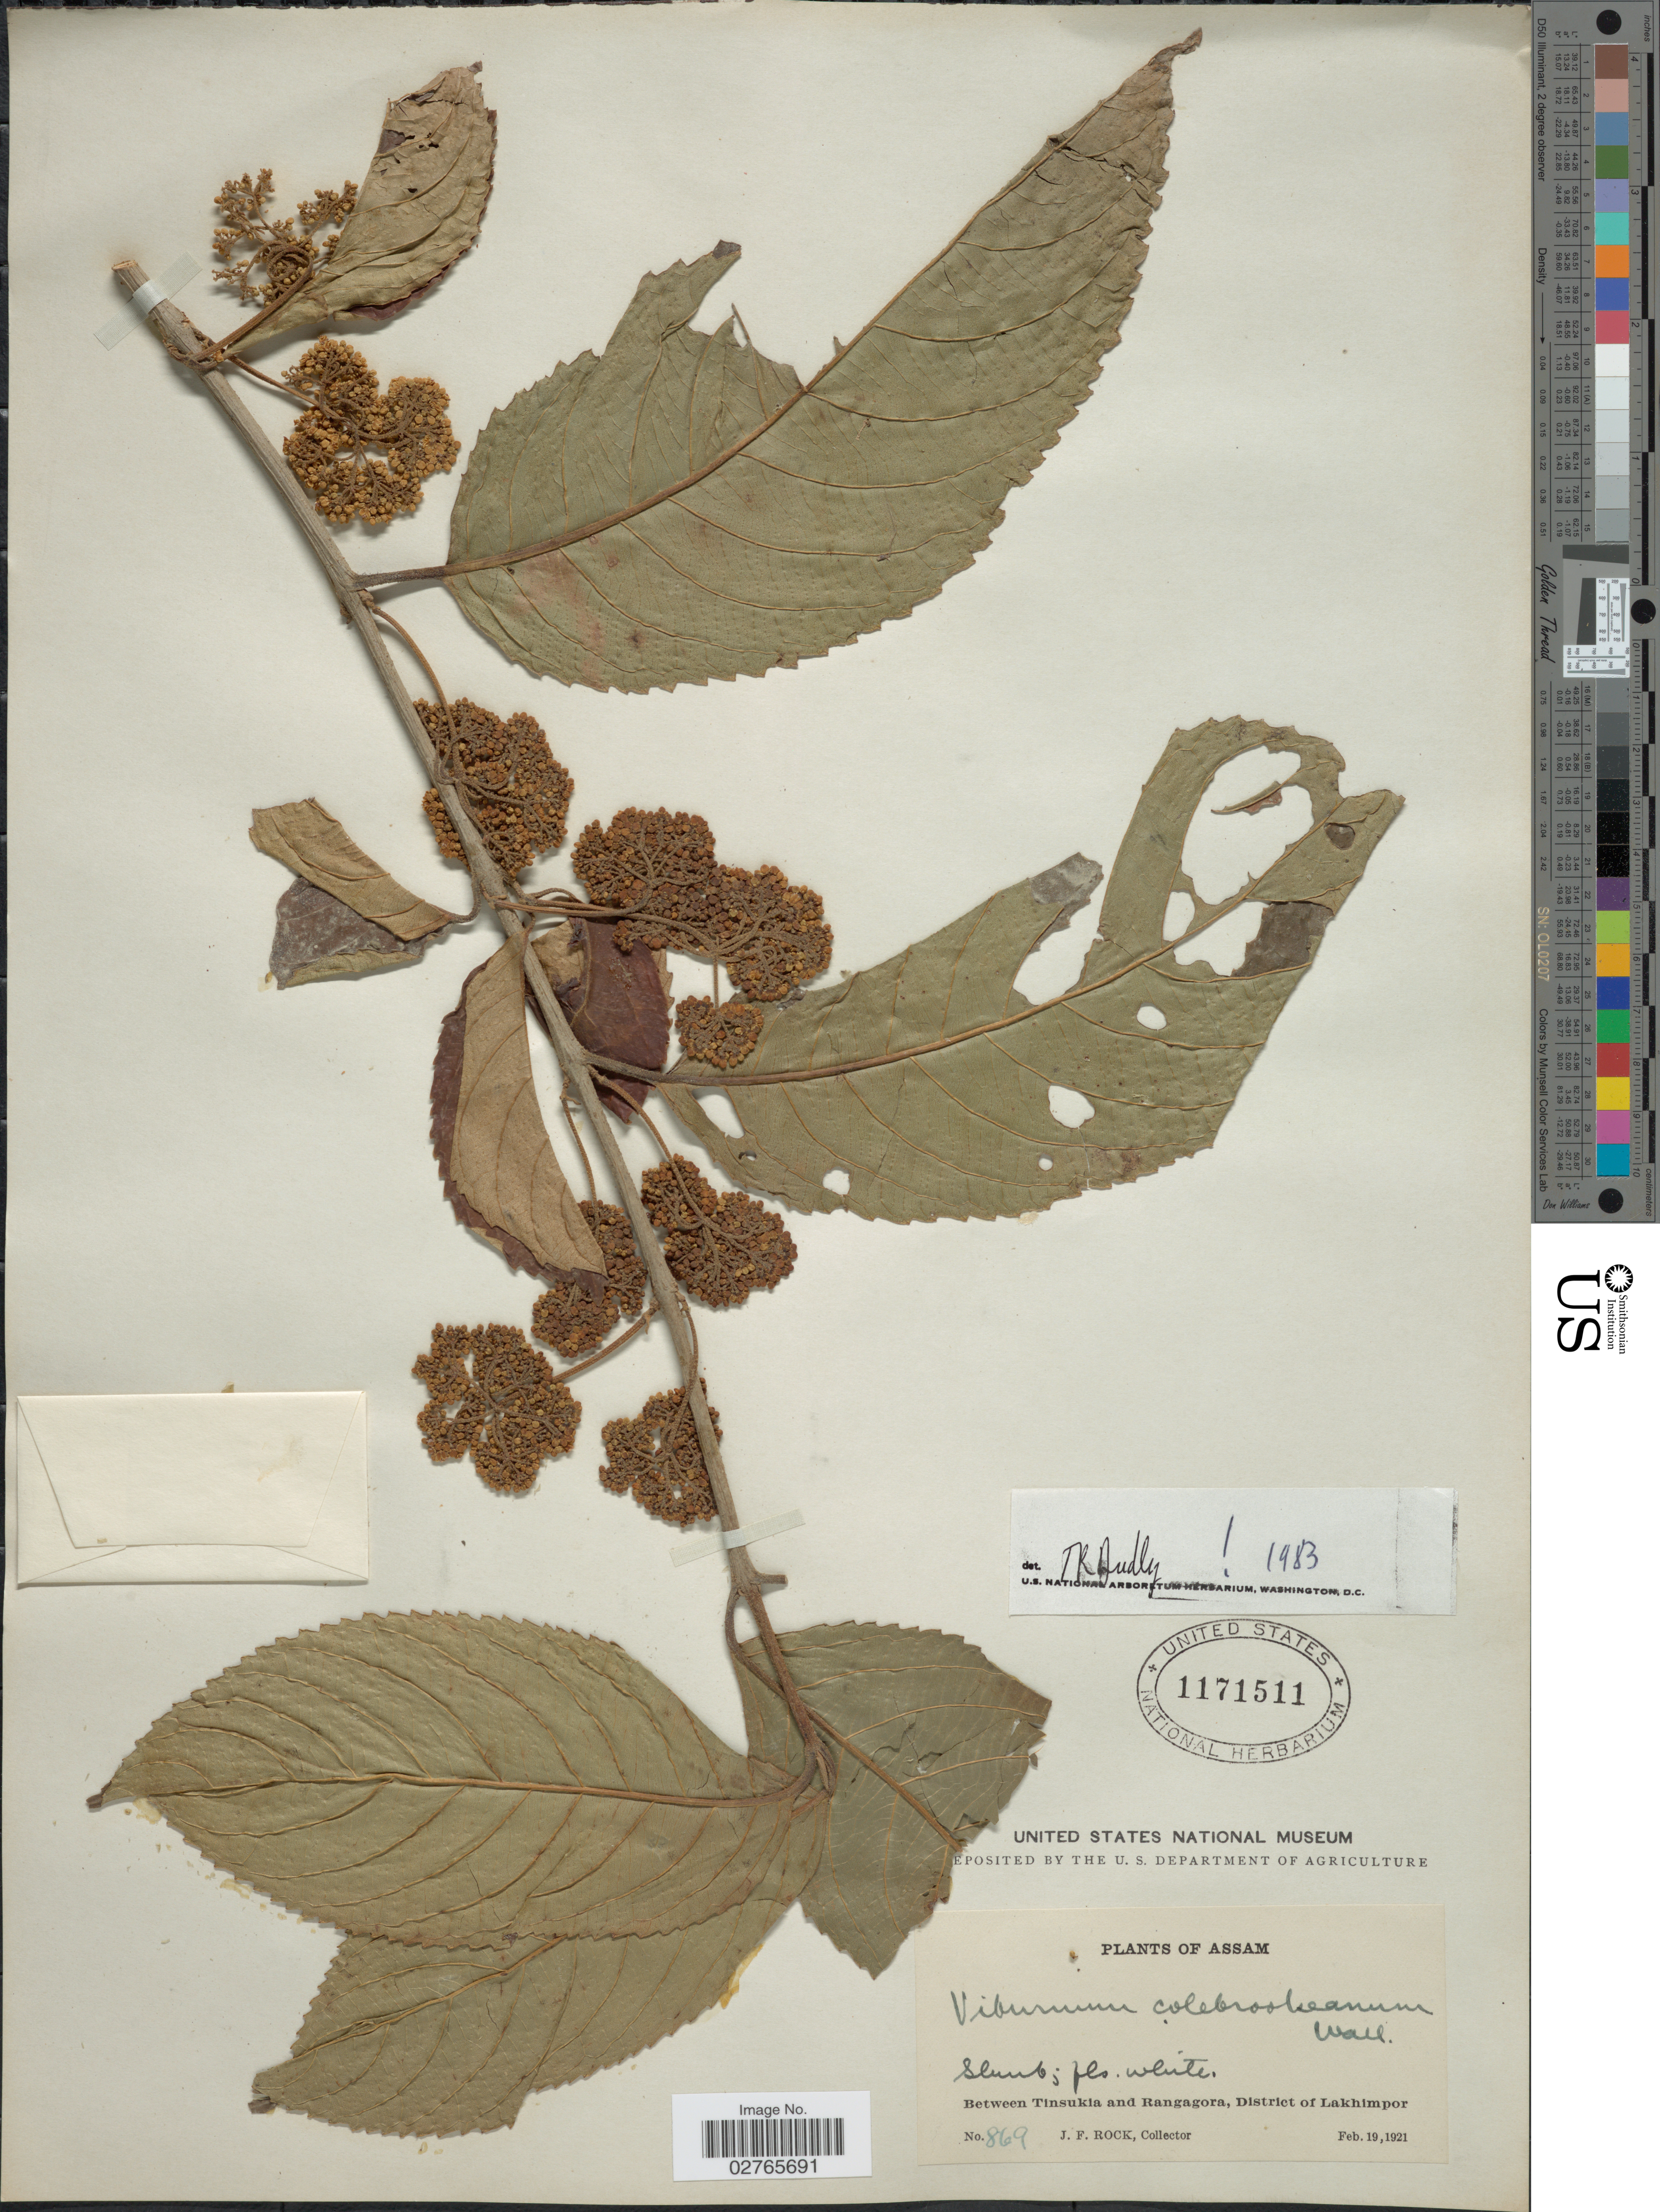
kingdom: Plantae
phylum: Tracheophyta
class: Magnoliopsida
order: Dipsacales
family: Viburnaceae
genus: Viburnum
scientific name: Viburnum colebrookeanum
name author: Wall. ex DC.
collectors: J. Rock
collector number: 869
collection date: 1921-02-19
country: India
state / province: Assam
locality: Between Tinsukia and Rangagora, District of Lakhimpor.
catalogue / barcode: US 1171511